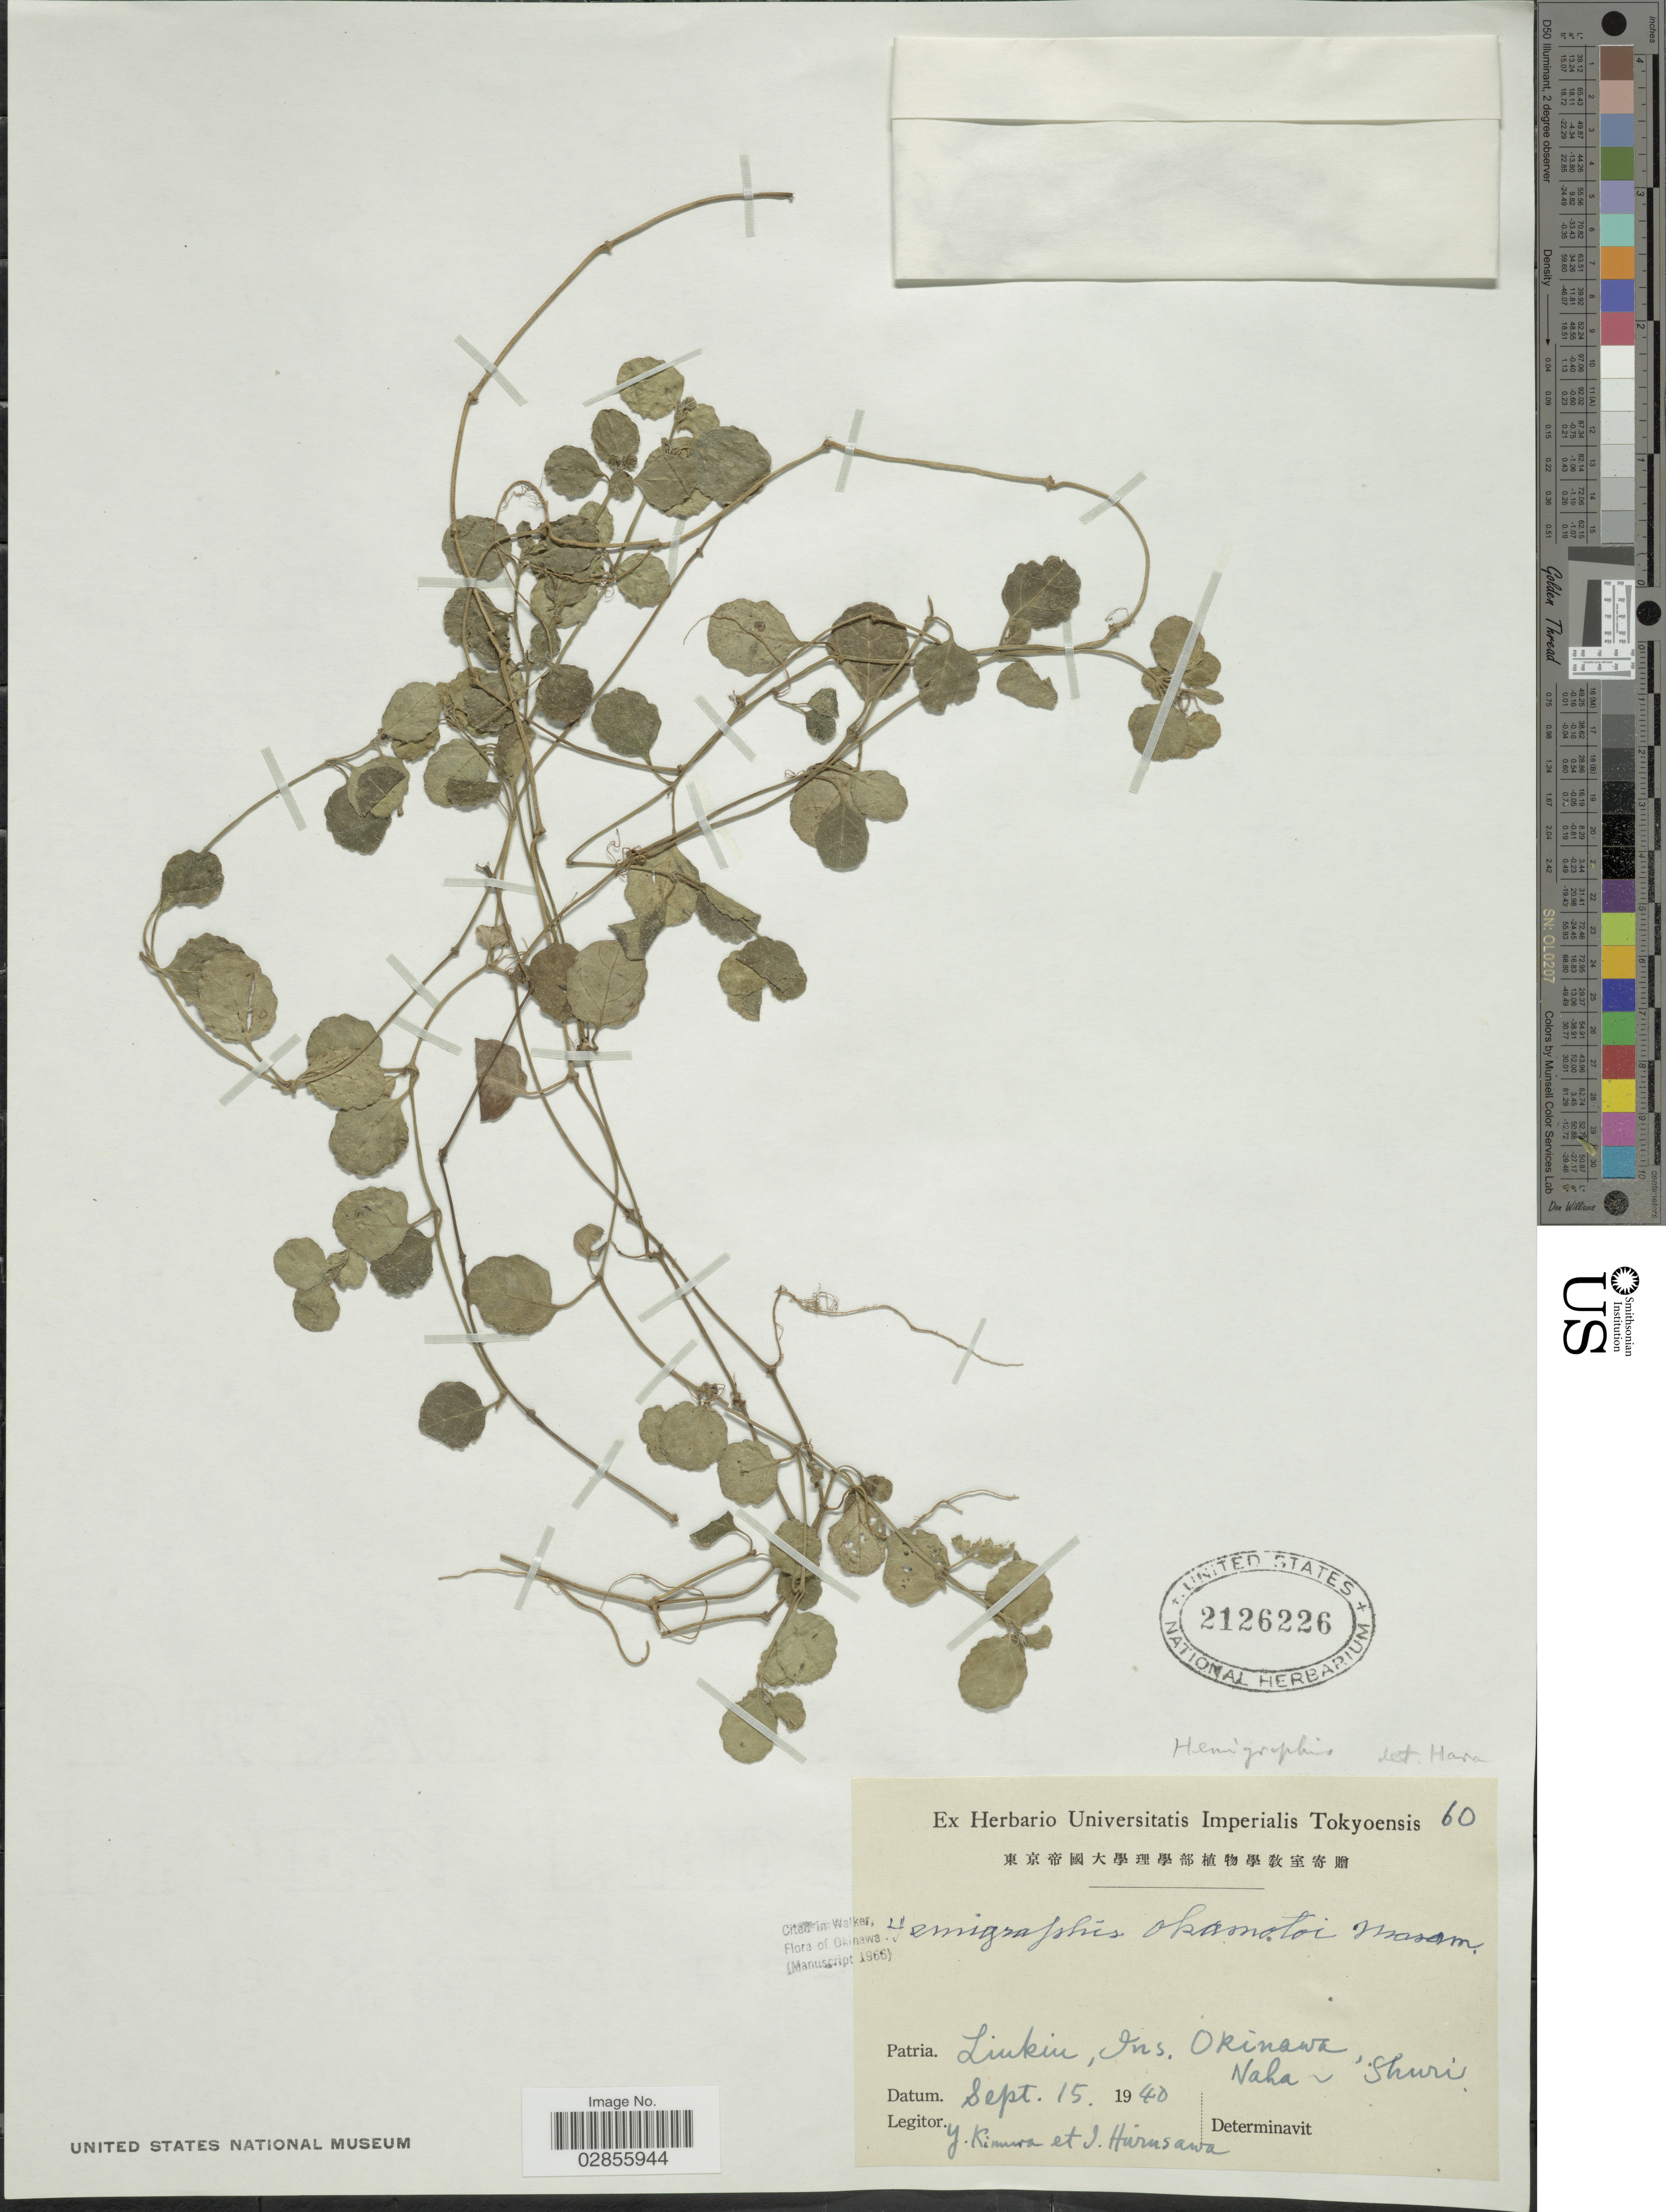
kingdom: Plantae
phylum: Tracheophyta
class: Magnoliopsida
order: Lamiales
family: Acanthaceae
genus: Hemigraphis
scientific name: Hemigraphis okamotoi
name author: Masam.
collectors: Y. Kimura & I. Hurusawa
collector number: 60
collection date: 1940-09-15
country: Japan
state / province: Okinawa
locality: Patria, Linkin, Naha, Shuri.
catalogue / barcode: US 2126226